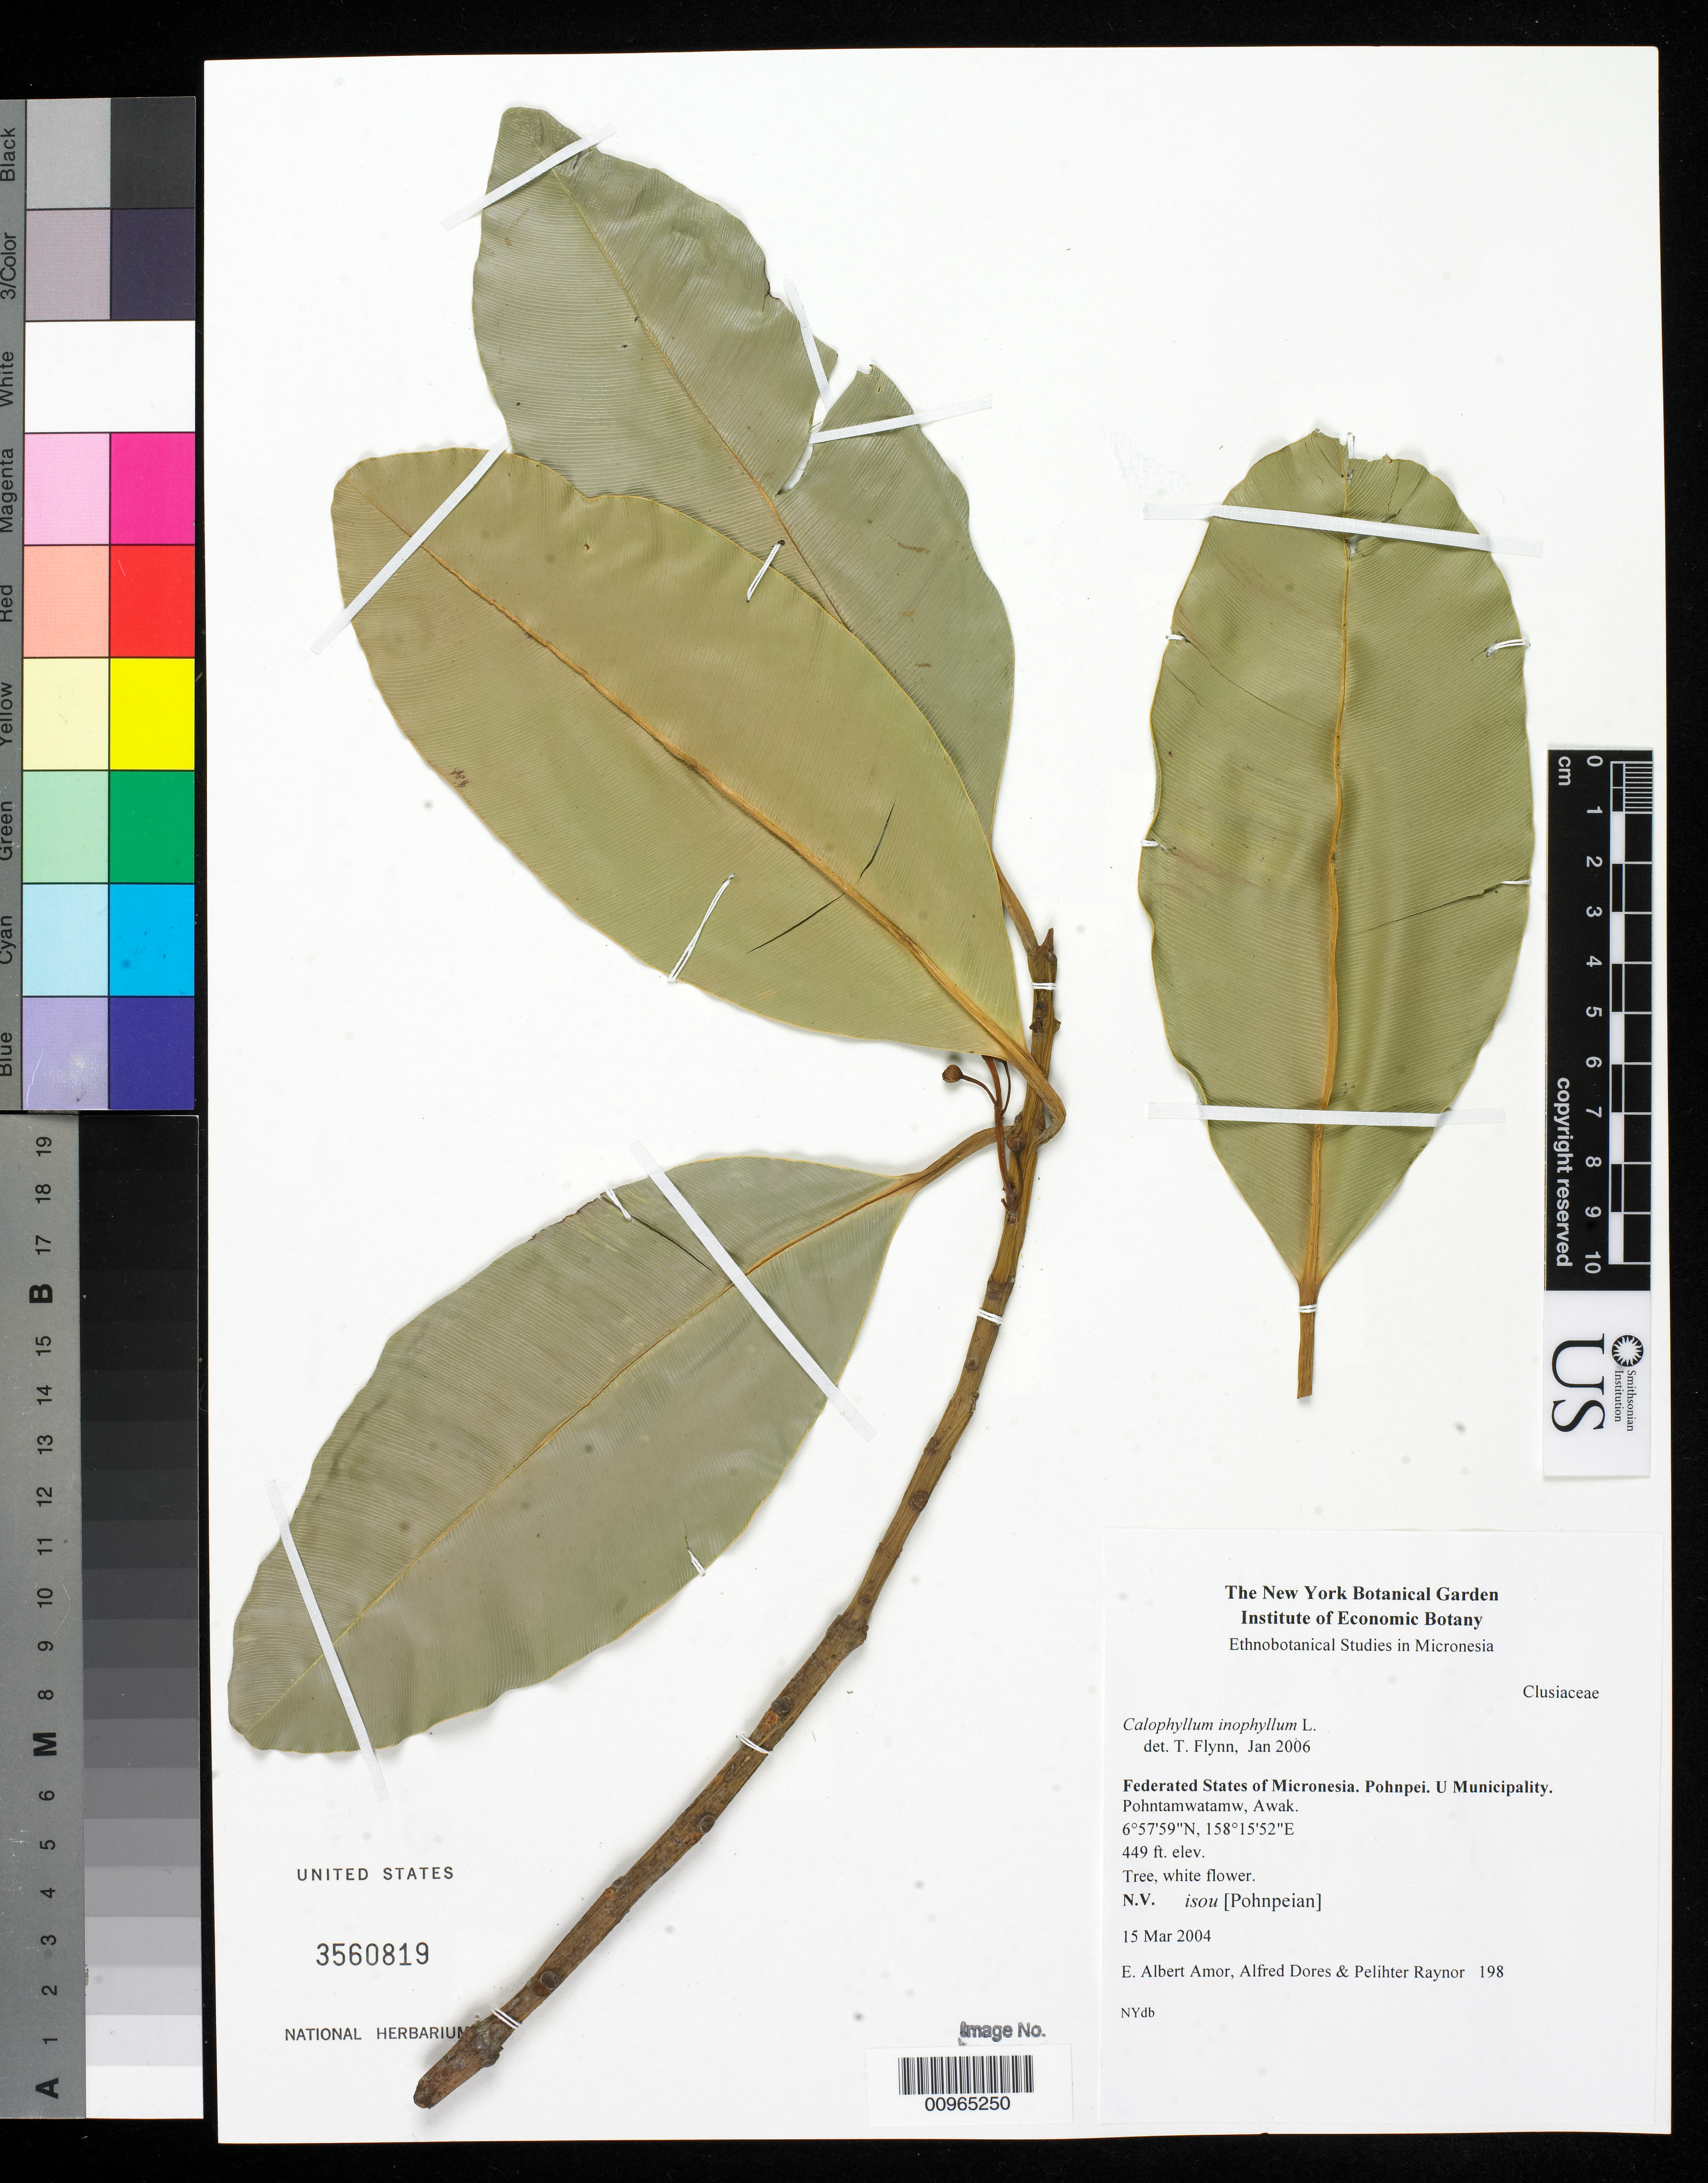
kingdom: Plantae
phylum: Tracheophyta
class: Magnoliopsida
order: Malpighiales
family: Calophyllaceae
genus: Calophyllum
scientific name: Calophyllum inophyllum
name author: L.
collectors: E. A. Amor, A. Dores & P. Raynor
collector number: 198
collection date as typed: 15 Mar 2004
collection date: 2004-03-15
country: Micronesia, Federated States of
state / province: Pohnpei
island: Pohnpei [Ponape]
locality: Pohntamwatamw, Awak, U Muncipality, Pohnpei, Micronesia.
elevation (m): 137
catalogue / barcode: US 3560819